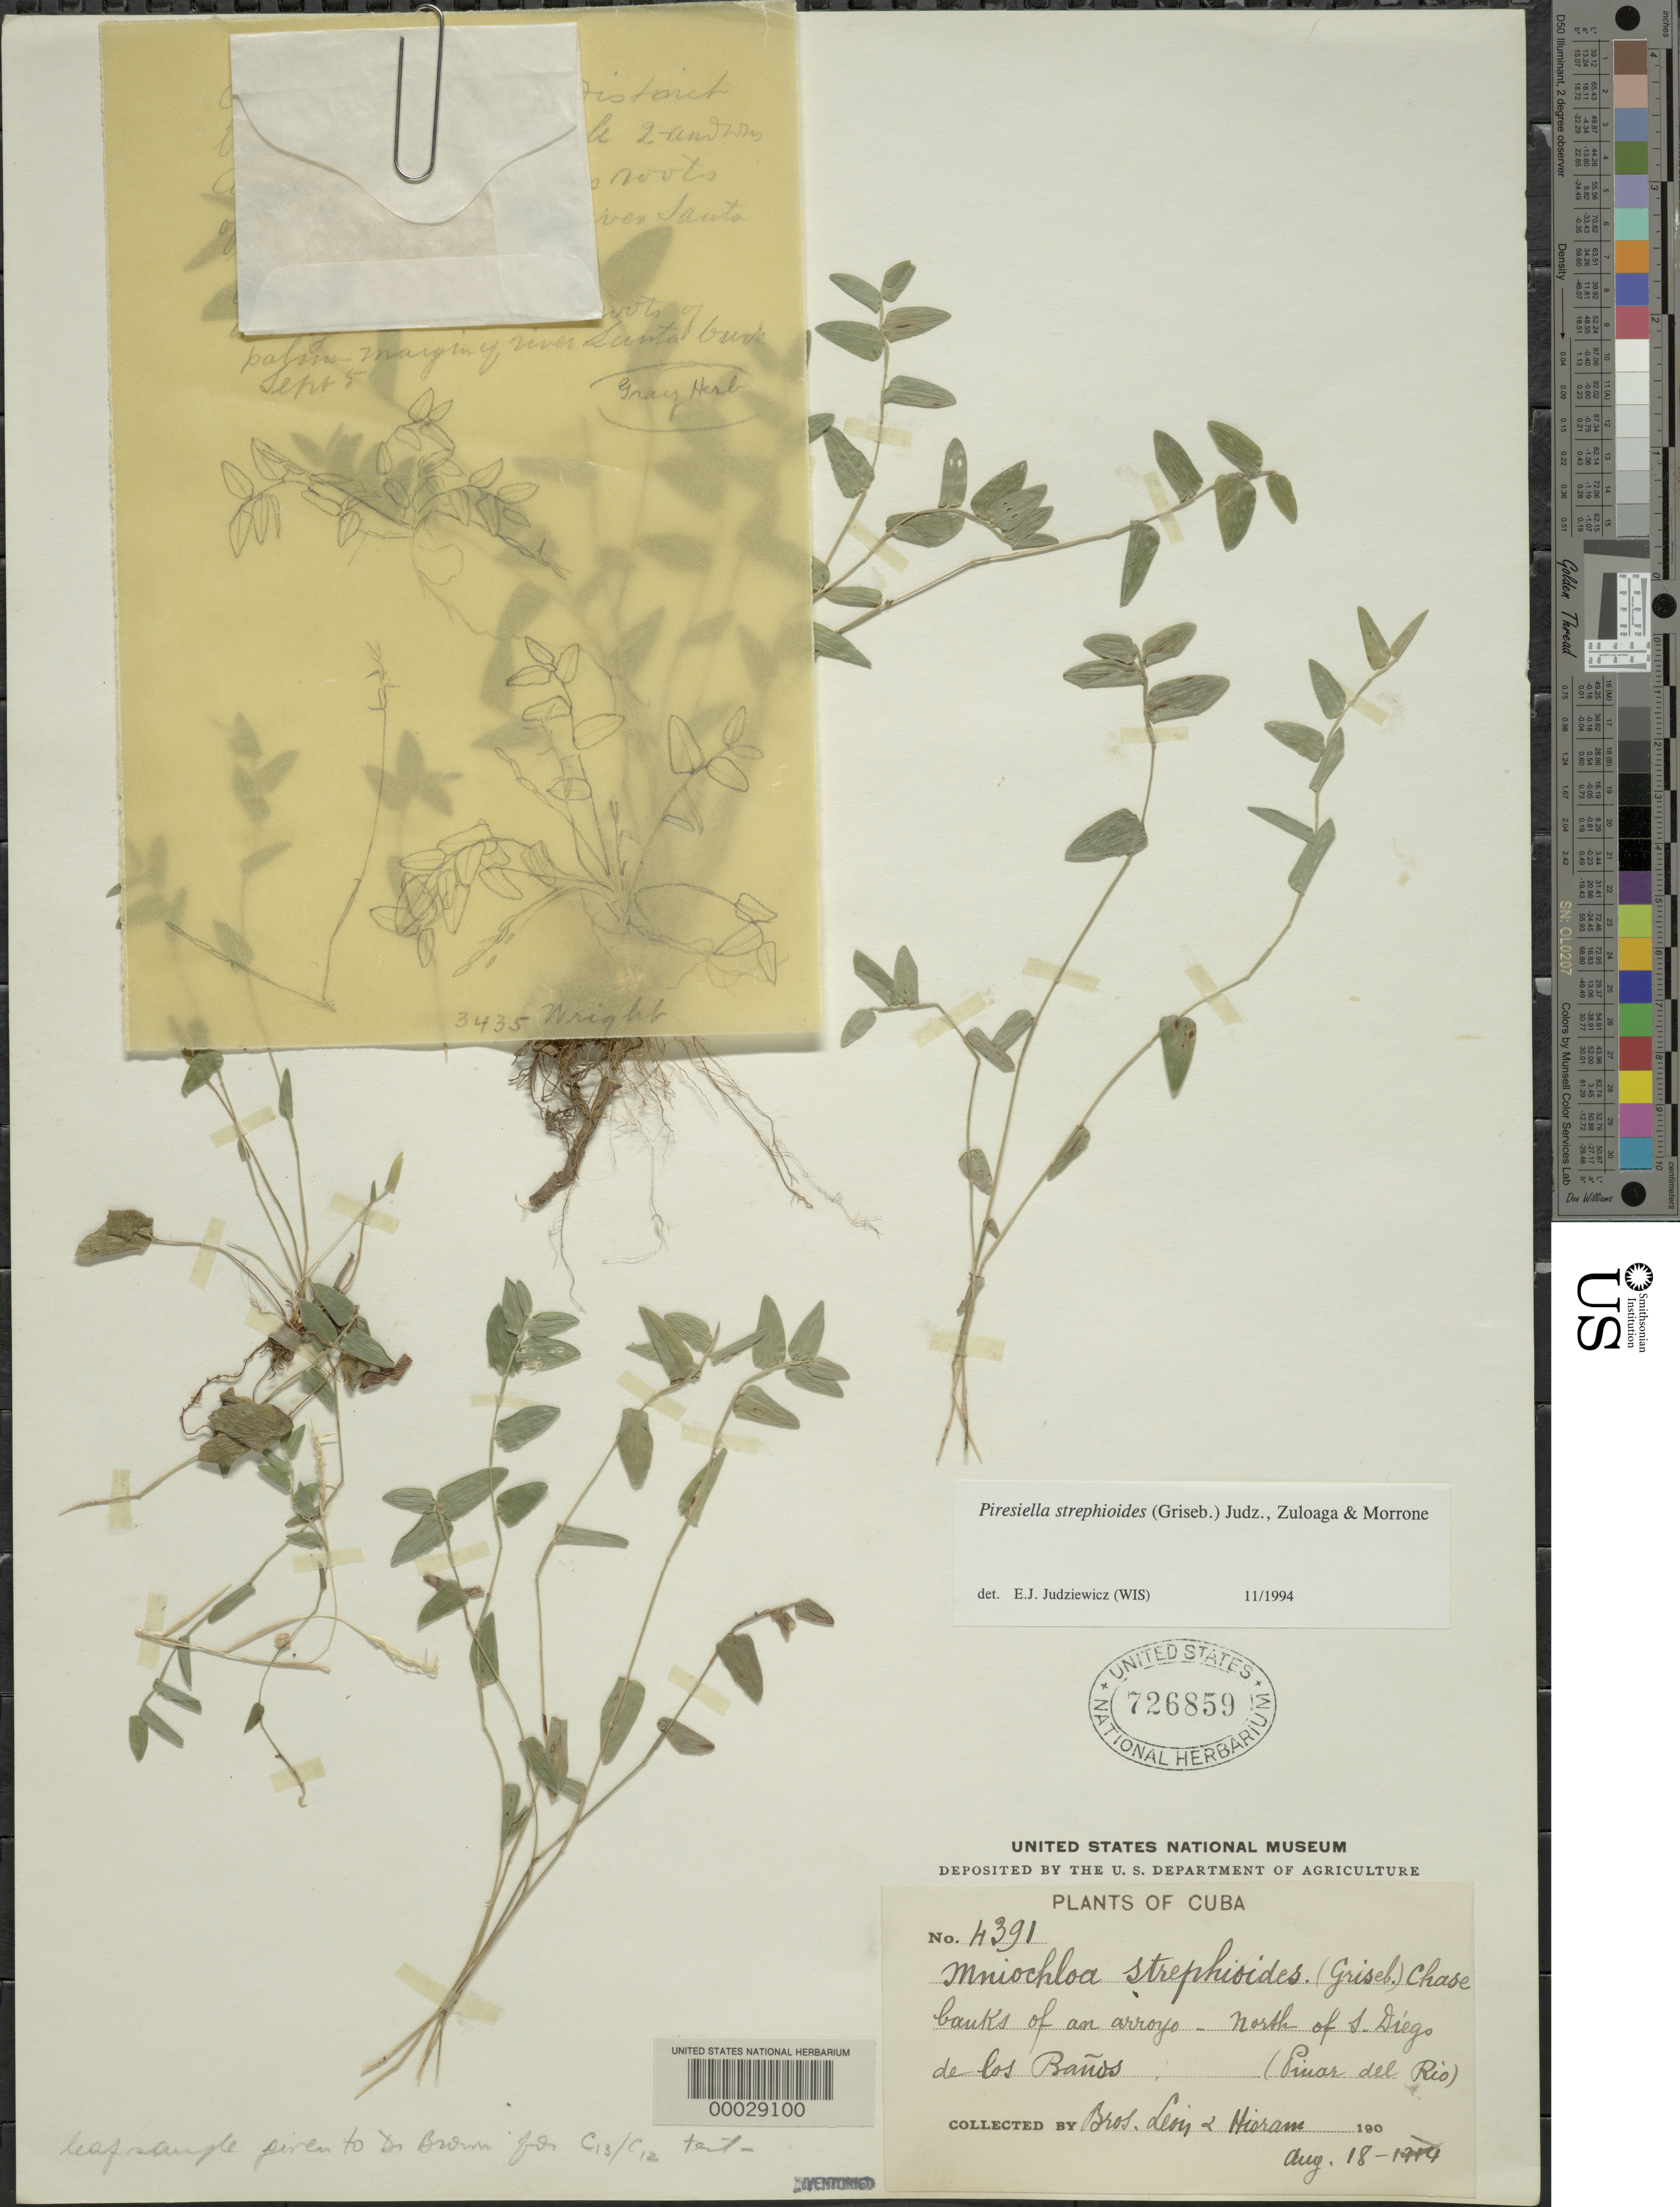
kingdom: Plantae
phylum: Tracheophyta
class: Liliopsida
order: Poales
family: Poaceae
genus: Piresiella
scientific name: Piresiella strephioides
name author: (Griseb.) Judz.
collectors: Bro. León & Bro. Hioram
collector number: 4391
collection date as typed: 18 Aug 1914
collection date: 1914-08-18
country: Cuba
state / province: Pinar del Río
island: Greater Antilles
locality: S. diego de los barios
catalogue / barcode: US 726859